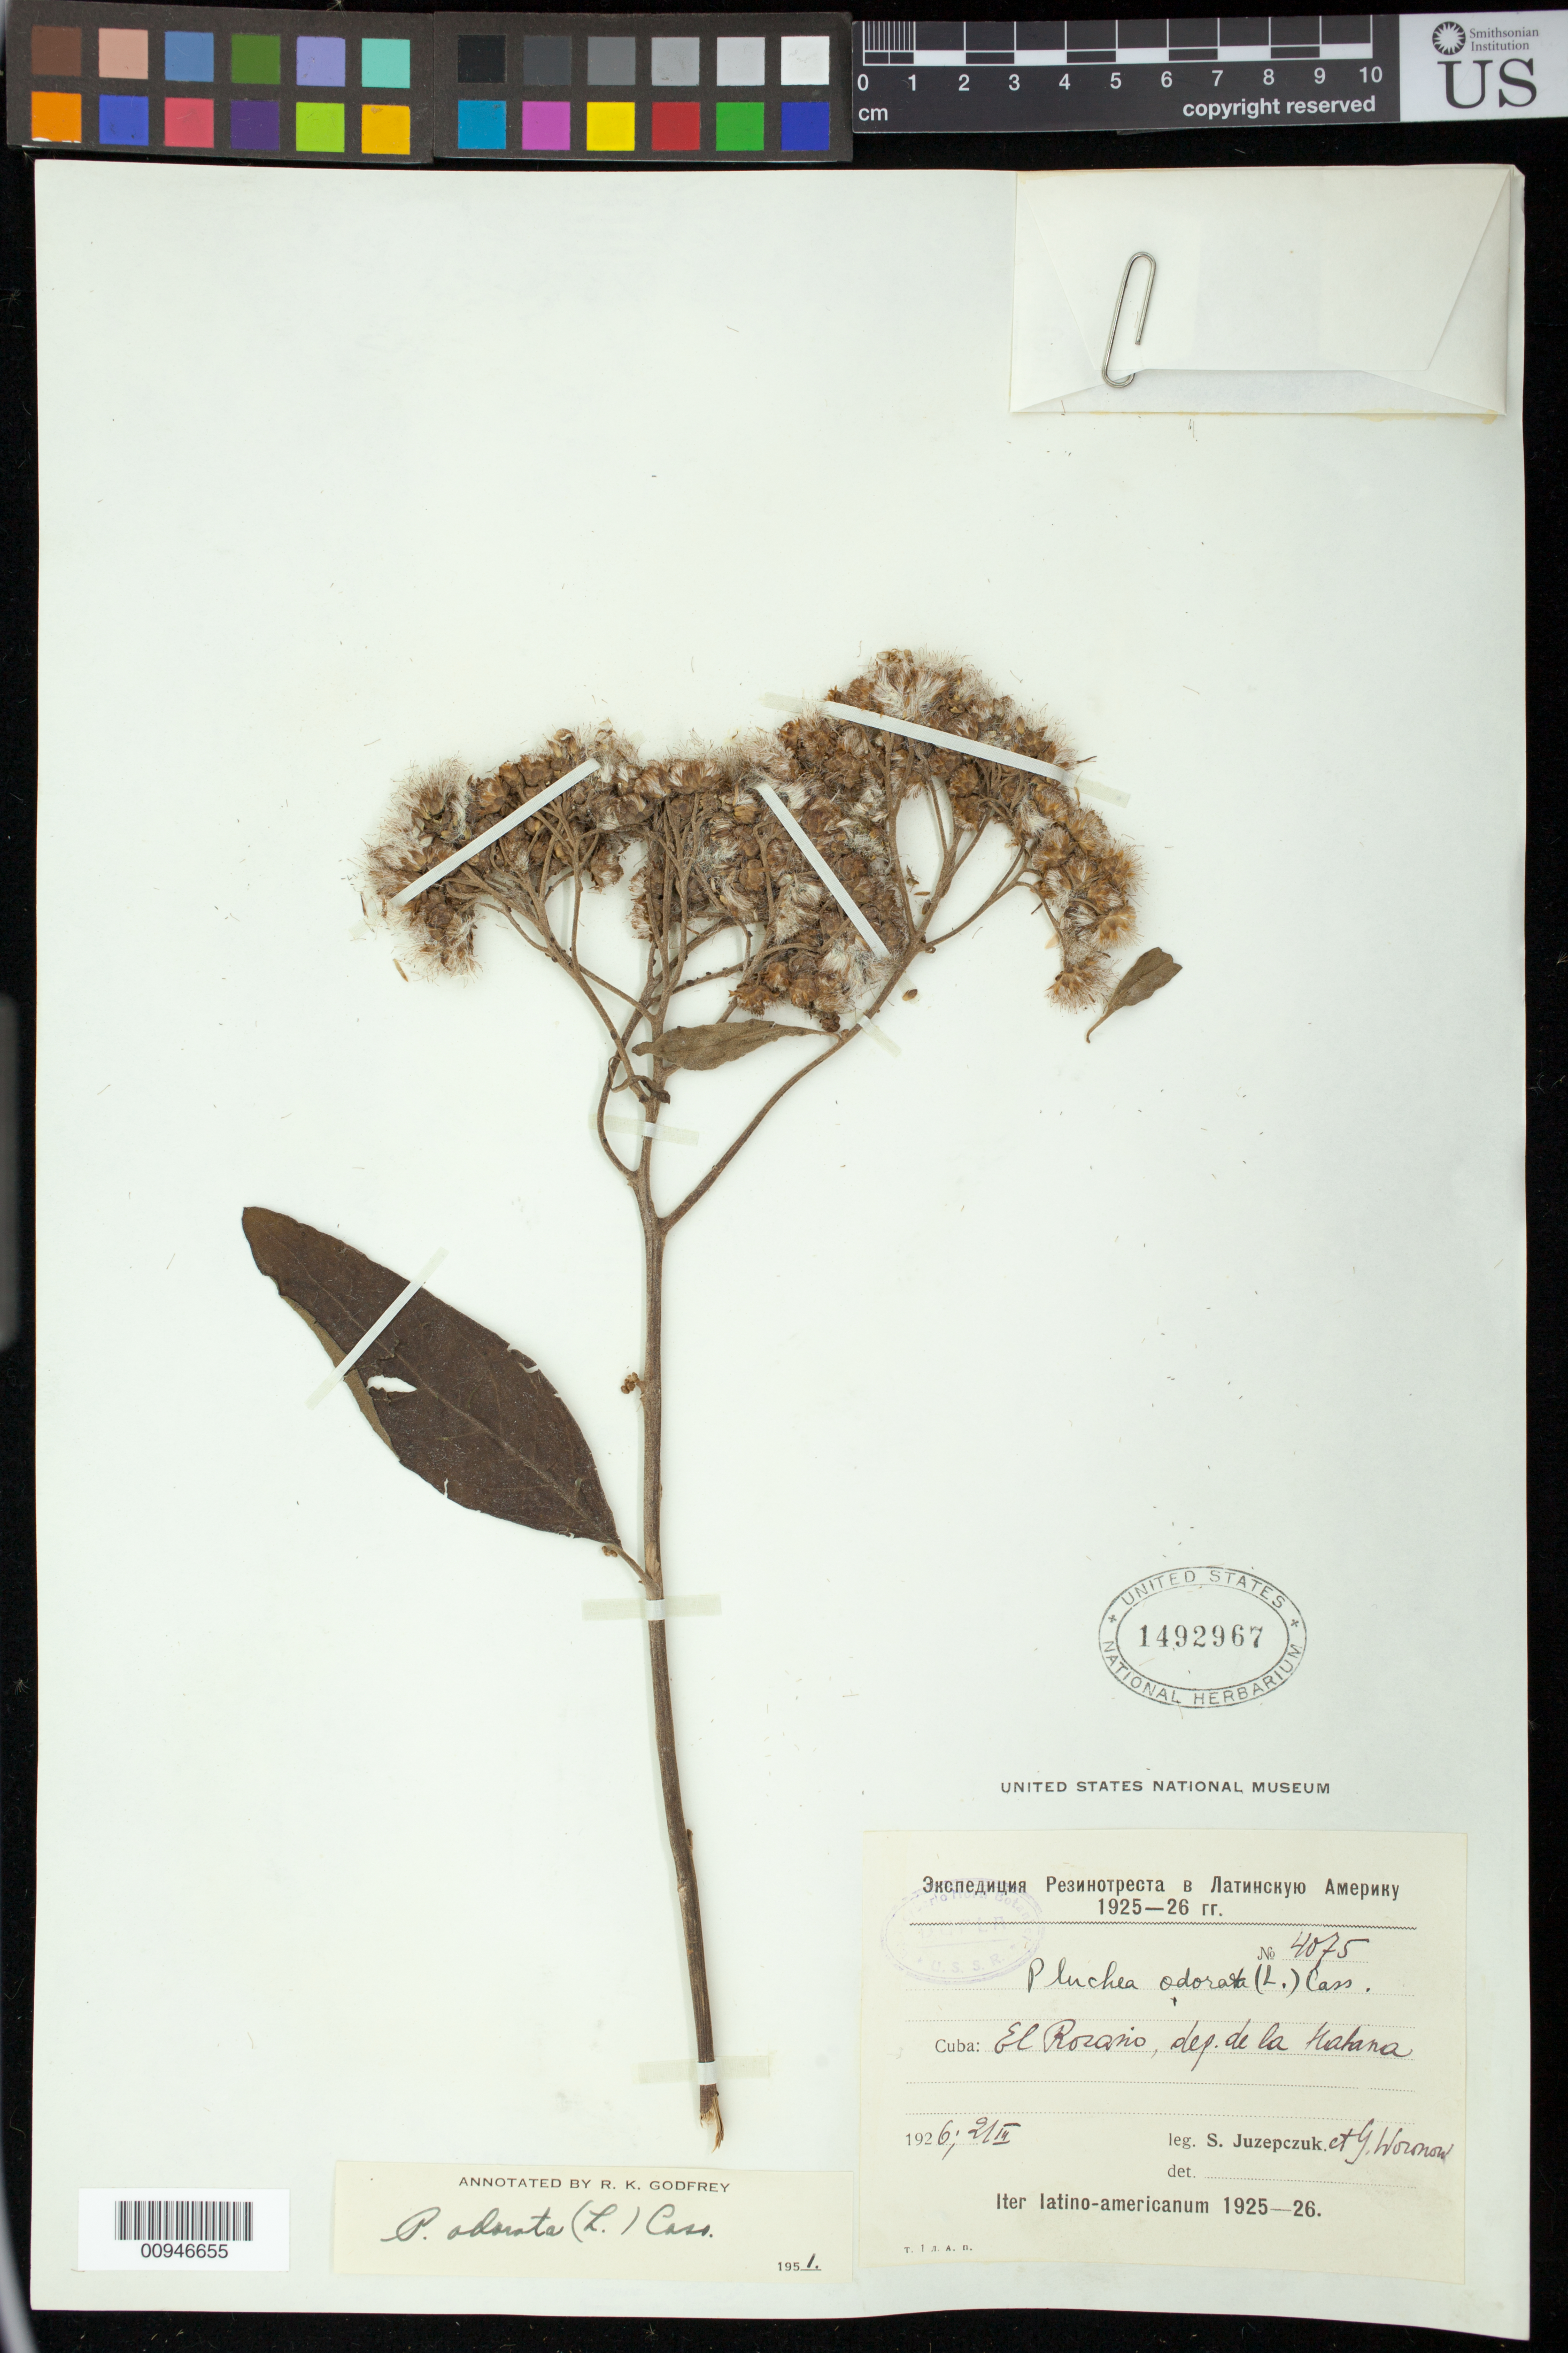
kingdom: Plantae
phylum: Tracheophyta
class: Magnoliopsida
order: Asterales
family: Asteraceae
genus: Pluchea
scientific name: Pluchea carolinensis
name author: (Jacq.) D. Don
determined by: Godfrey, R. K.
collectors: S. V. Juzepczuk & G. Woronow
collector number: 4075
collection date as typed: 21 Mar 1926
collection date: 1926-03-21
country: Cuba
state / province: La Habana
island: Cuba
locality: El Rosario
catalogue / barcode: US 1492967